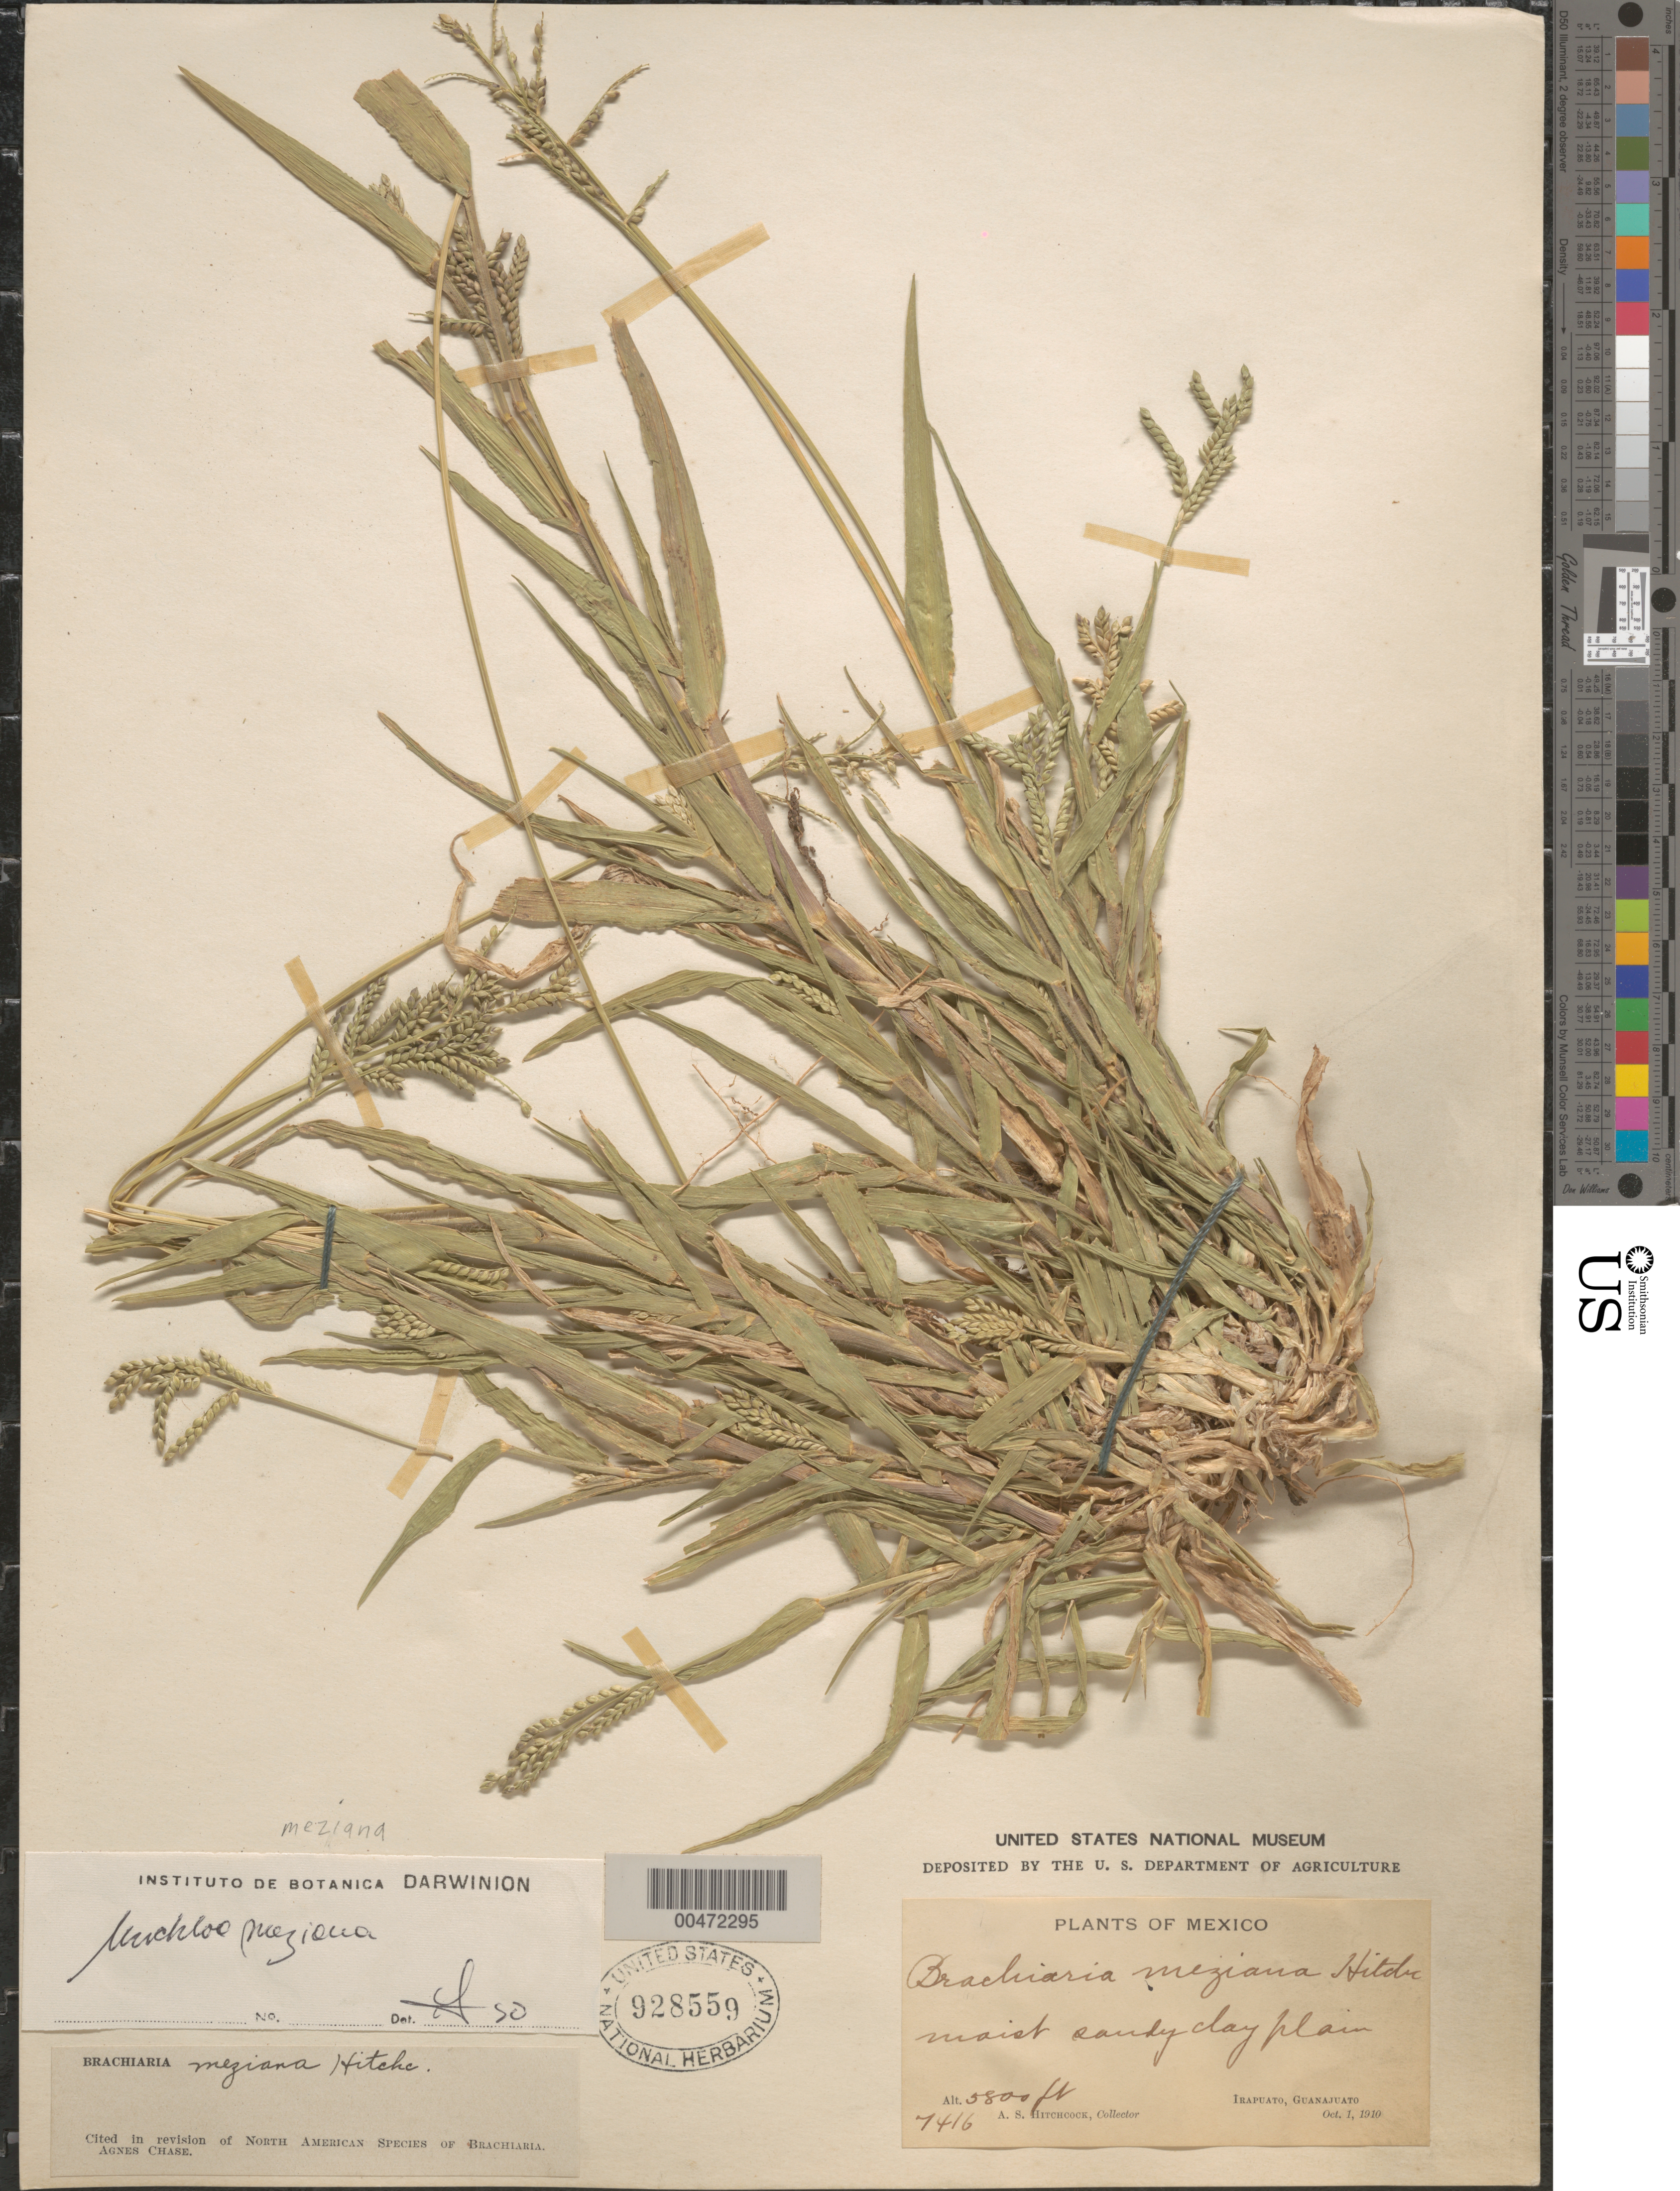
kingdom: Plantae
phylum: Tracheophyta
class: Liliopsida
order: Poales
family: Poaceae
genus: Urochloa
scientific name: Urochloa meziana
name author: (Hitchc.) Morrone & Zuloaga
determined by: Morrone, O. N., (SI), Instituto de Botánica Darwinion (Argentina)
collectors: A. S. Hitchcock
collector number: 7416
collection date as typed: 1 Oct 1910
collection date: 1910-10-01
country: Mexico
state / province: Guanajuato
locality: Irapuato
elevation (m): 1768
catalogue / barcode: US 928559